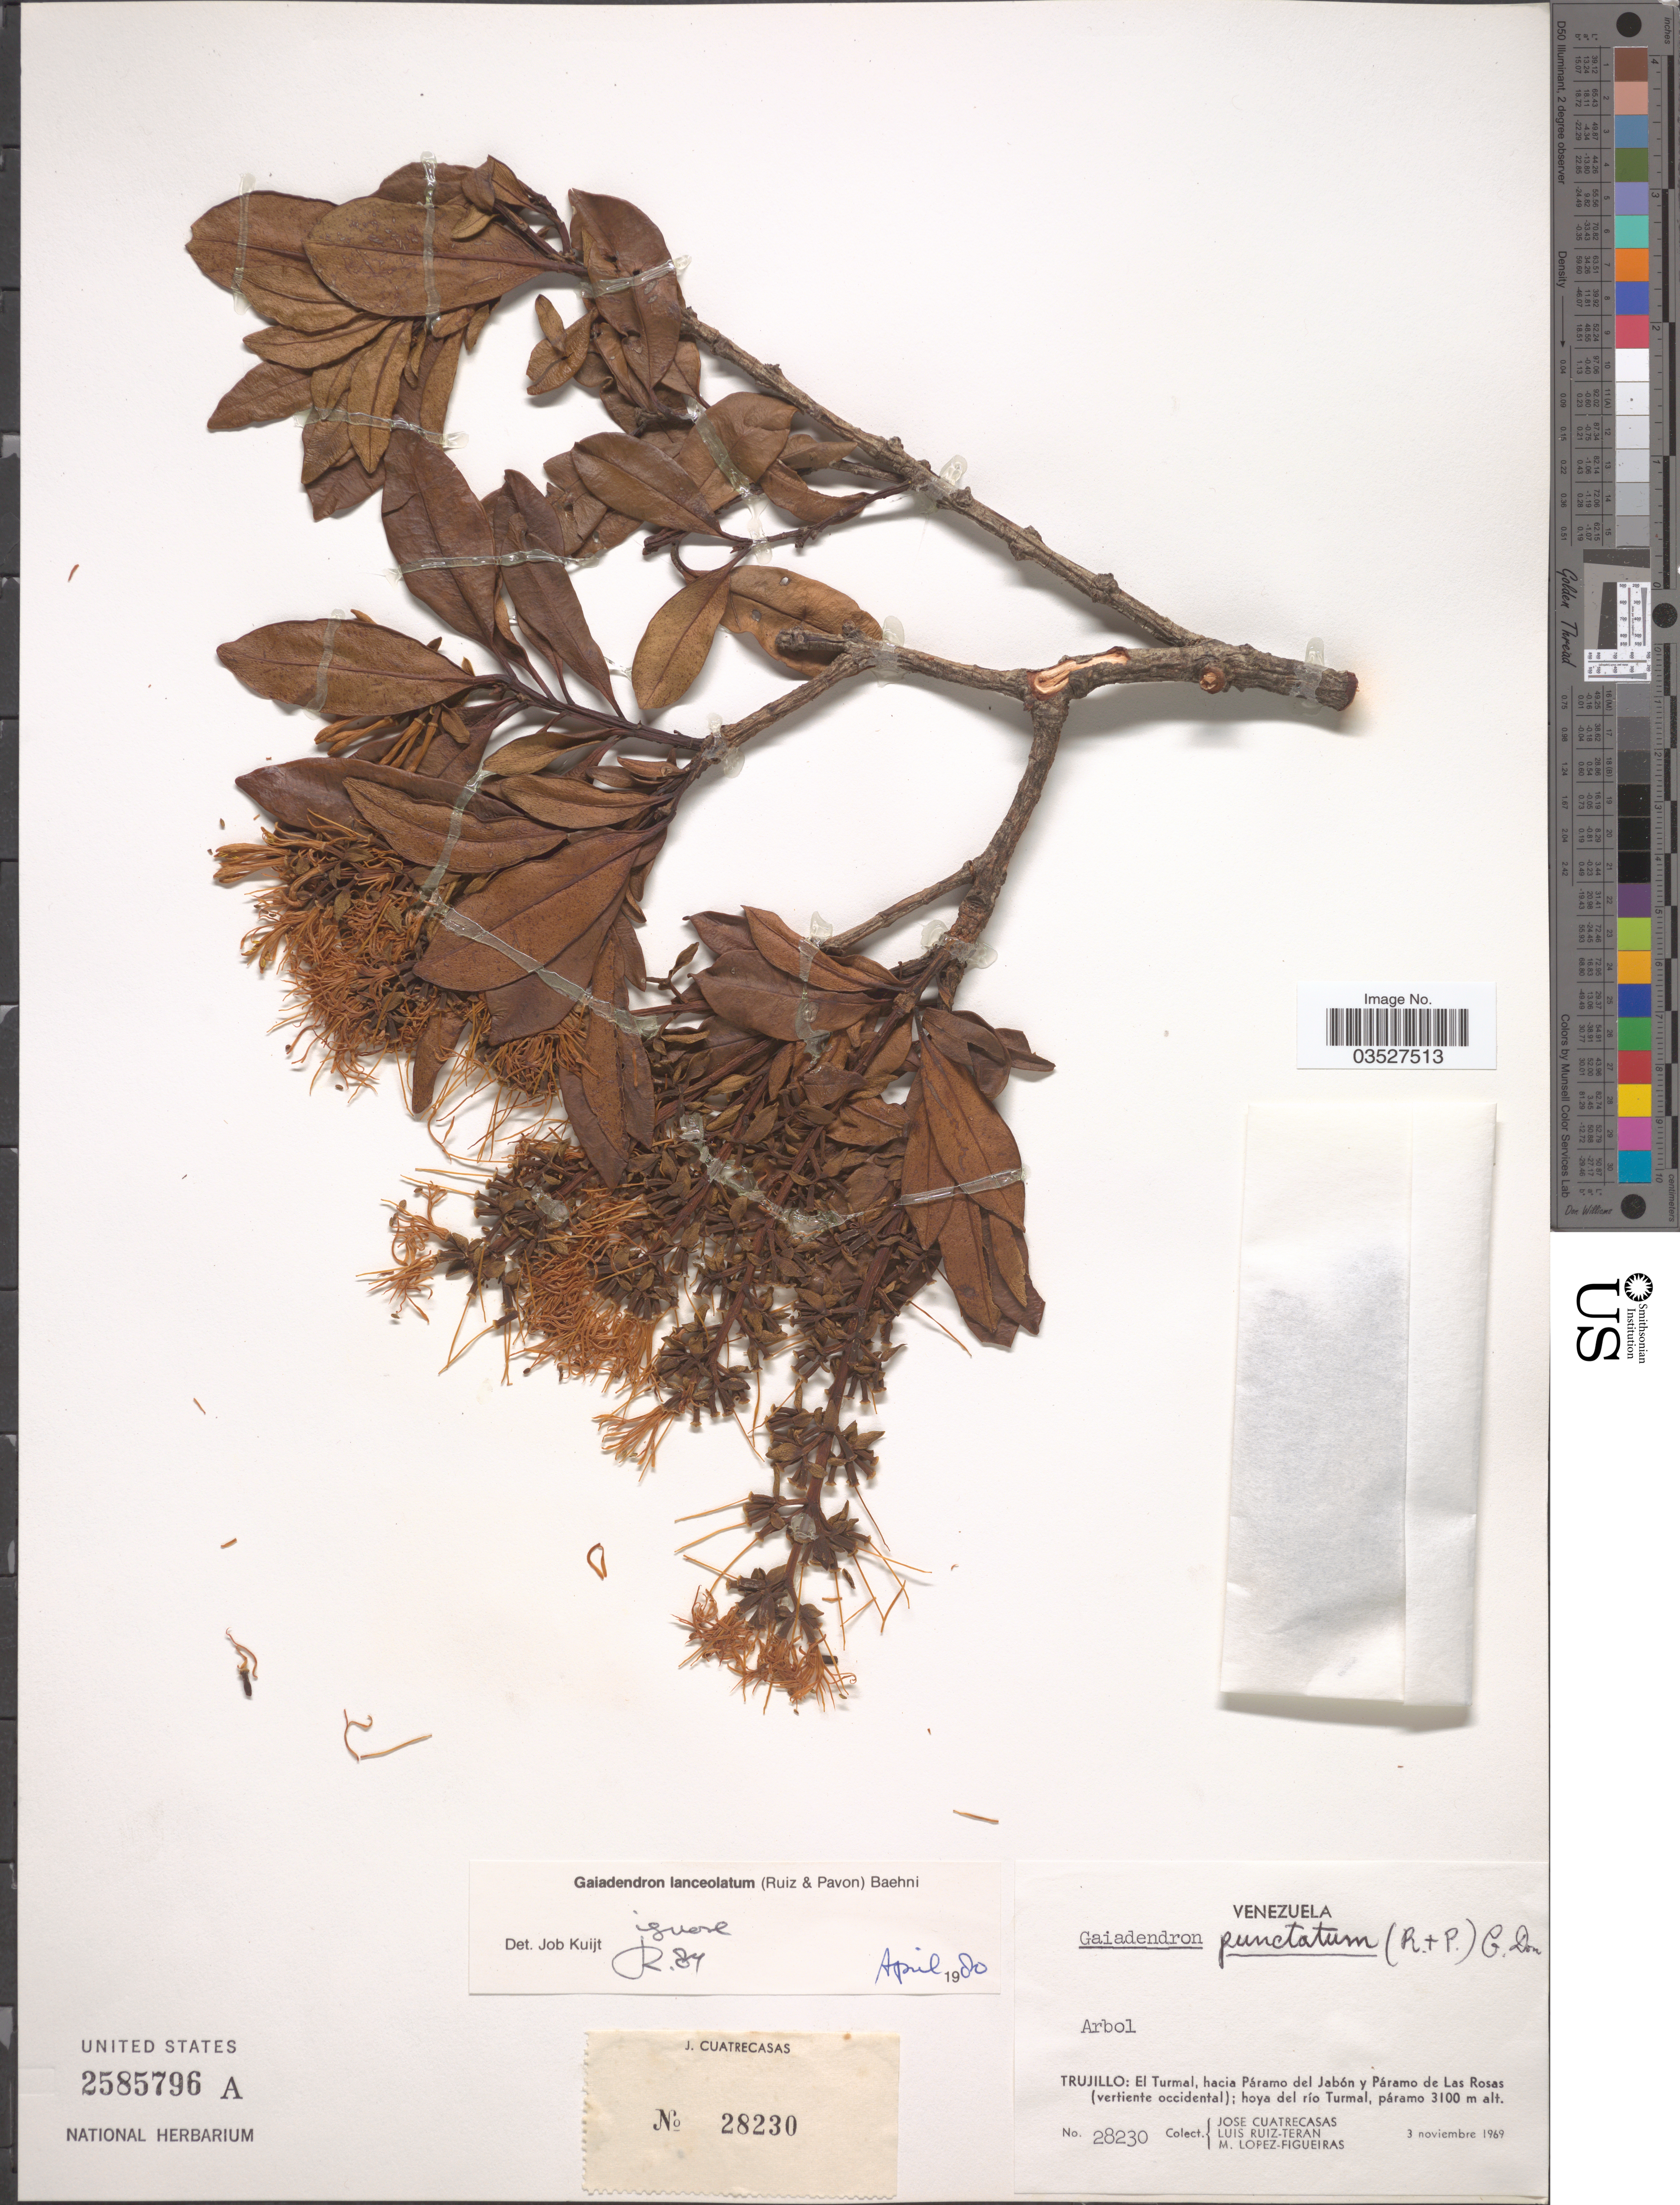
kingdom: Plantae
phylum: Tracheophyta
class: Magnoliopsida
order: Santalales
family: Loranthaceae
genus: Gaiadendron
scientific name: Gaiadendron punctatum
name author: (Ruiz & Pav.) G. Don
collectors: J. Cuatrecasas, L. E. Ruíz-Terán & M. Lopéz-F.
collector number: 28230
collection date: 1969-11-03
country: Venezuela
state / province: Trujillo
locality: El Turmal, hacia Páramo del Jabón y Páramo de Las Rosas (vertiente occidental); hoya del río Turmal, páramo.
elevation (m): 3100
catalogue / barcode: US 2585796A